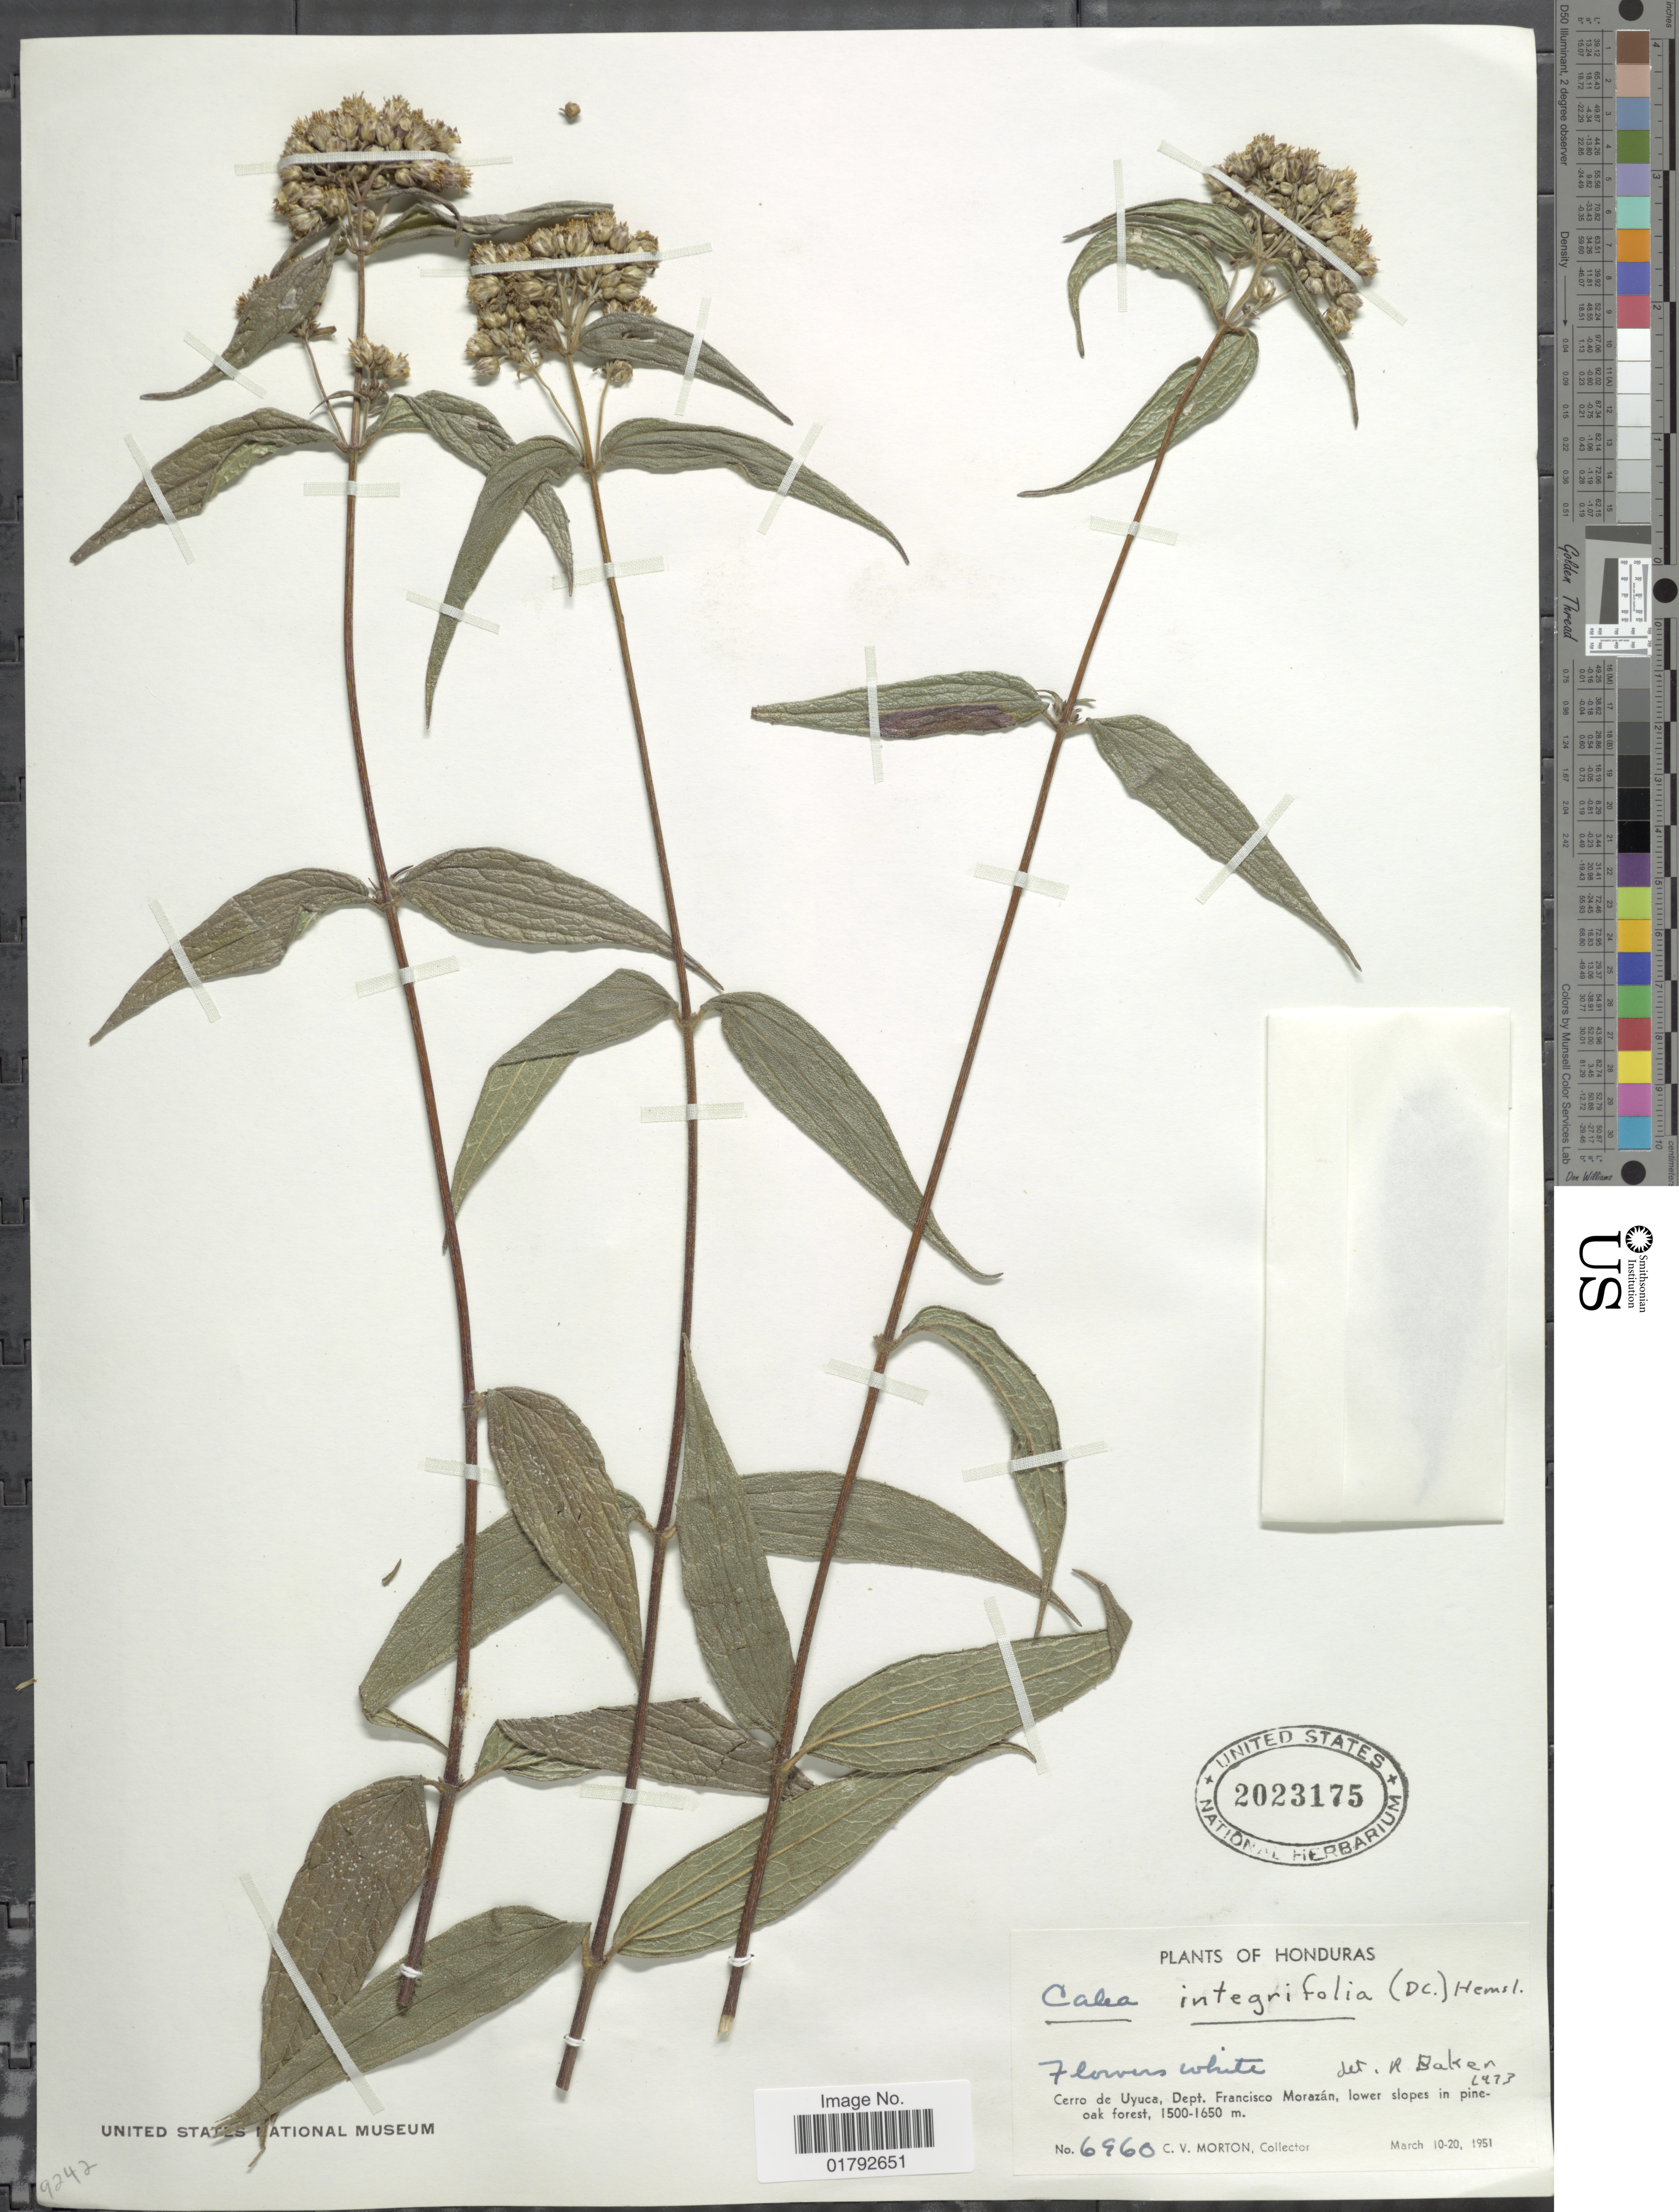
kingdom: Plantae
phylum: Tracheophyta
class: Magnoliopsida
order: Asterales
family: Asteraceae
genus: Alloispermum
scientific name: Alloispermum integrifolium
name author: (DC.) H. Rob.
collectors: C. V. Morton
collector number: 6960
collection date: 1951-03-10/1951-03-20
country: Honduras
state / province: Fco. Morazán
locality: Honduras, Cerro de Uyua, Dept. Francisco Morazan, lower slopes in pine oak.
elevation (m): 1500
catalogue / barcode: US 2023175